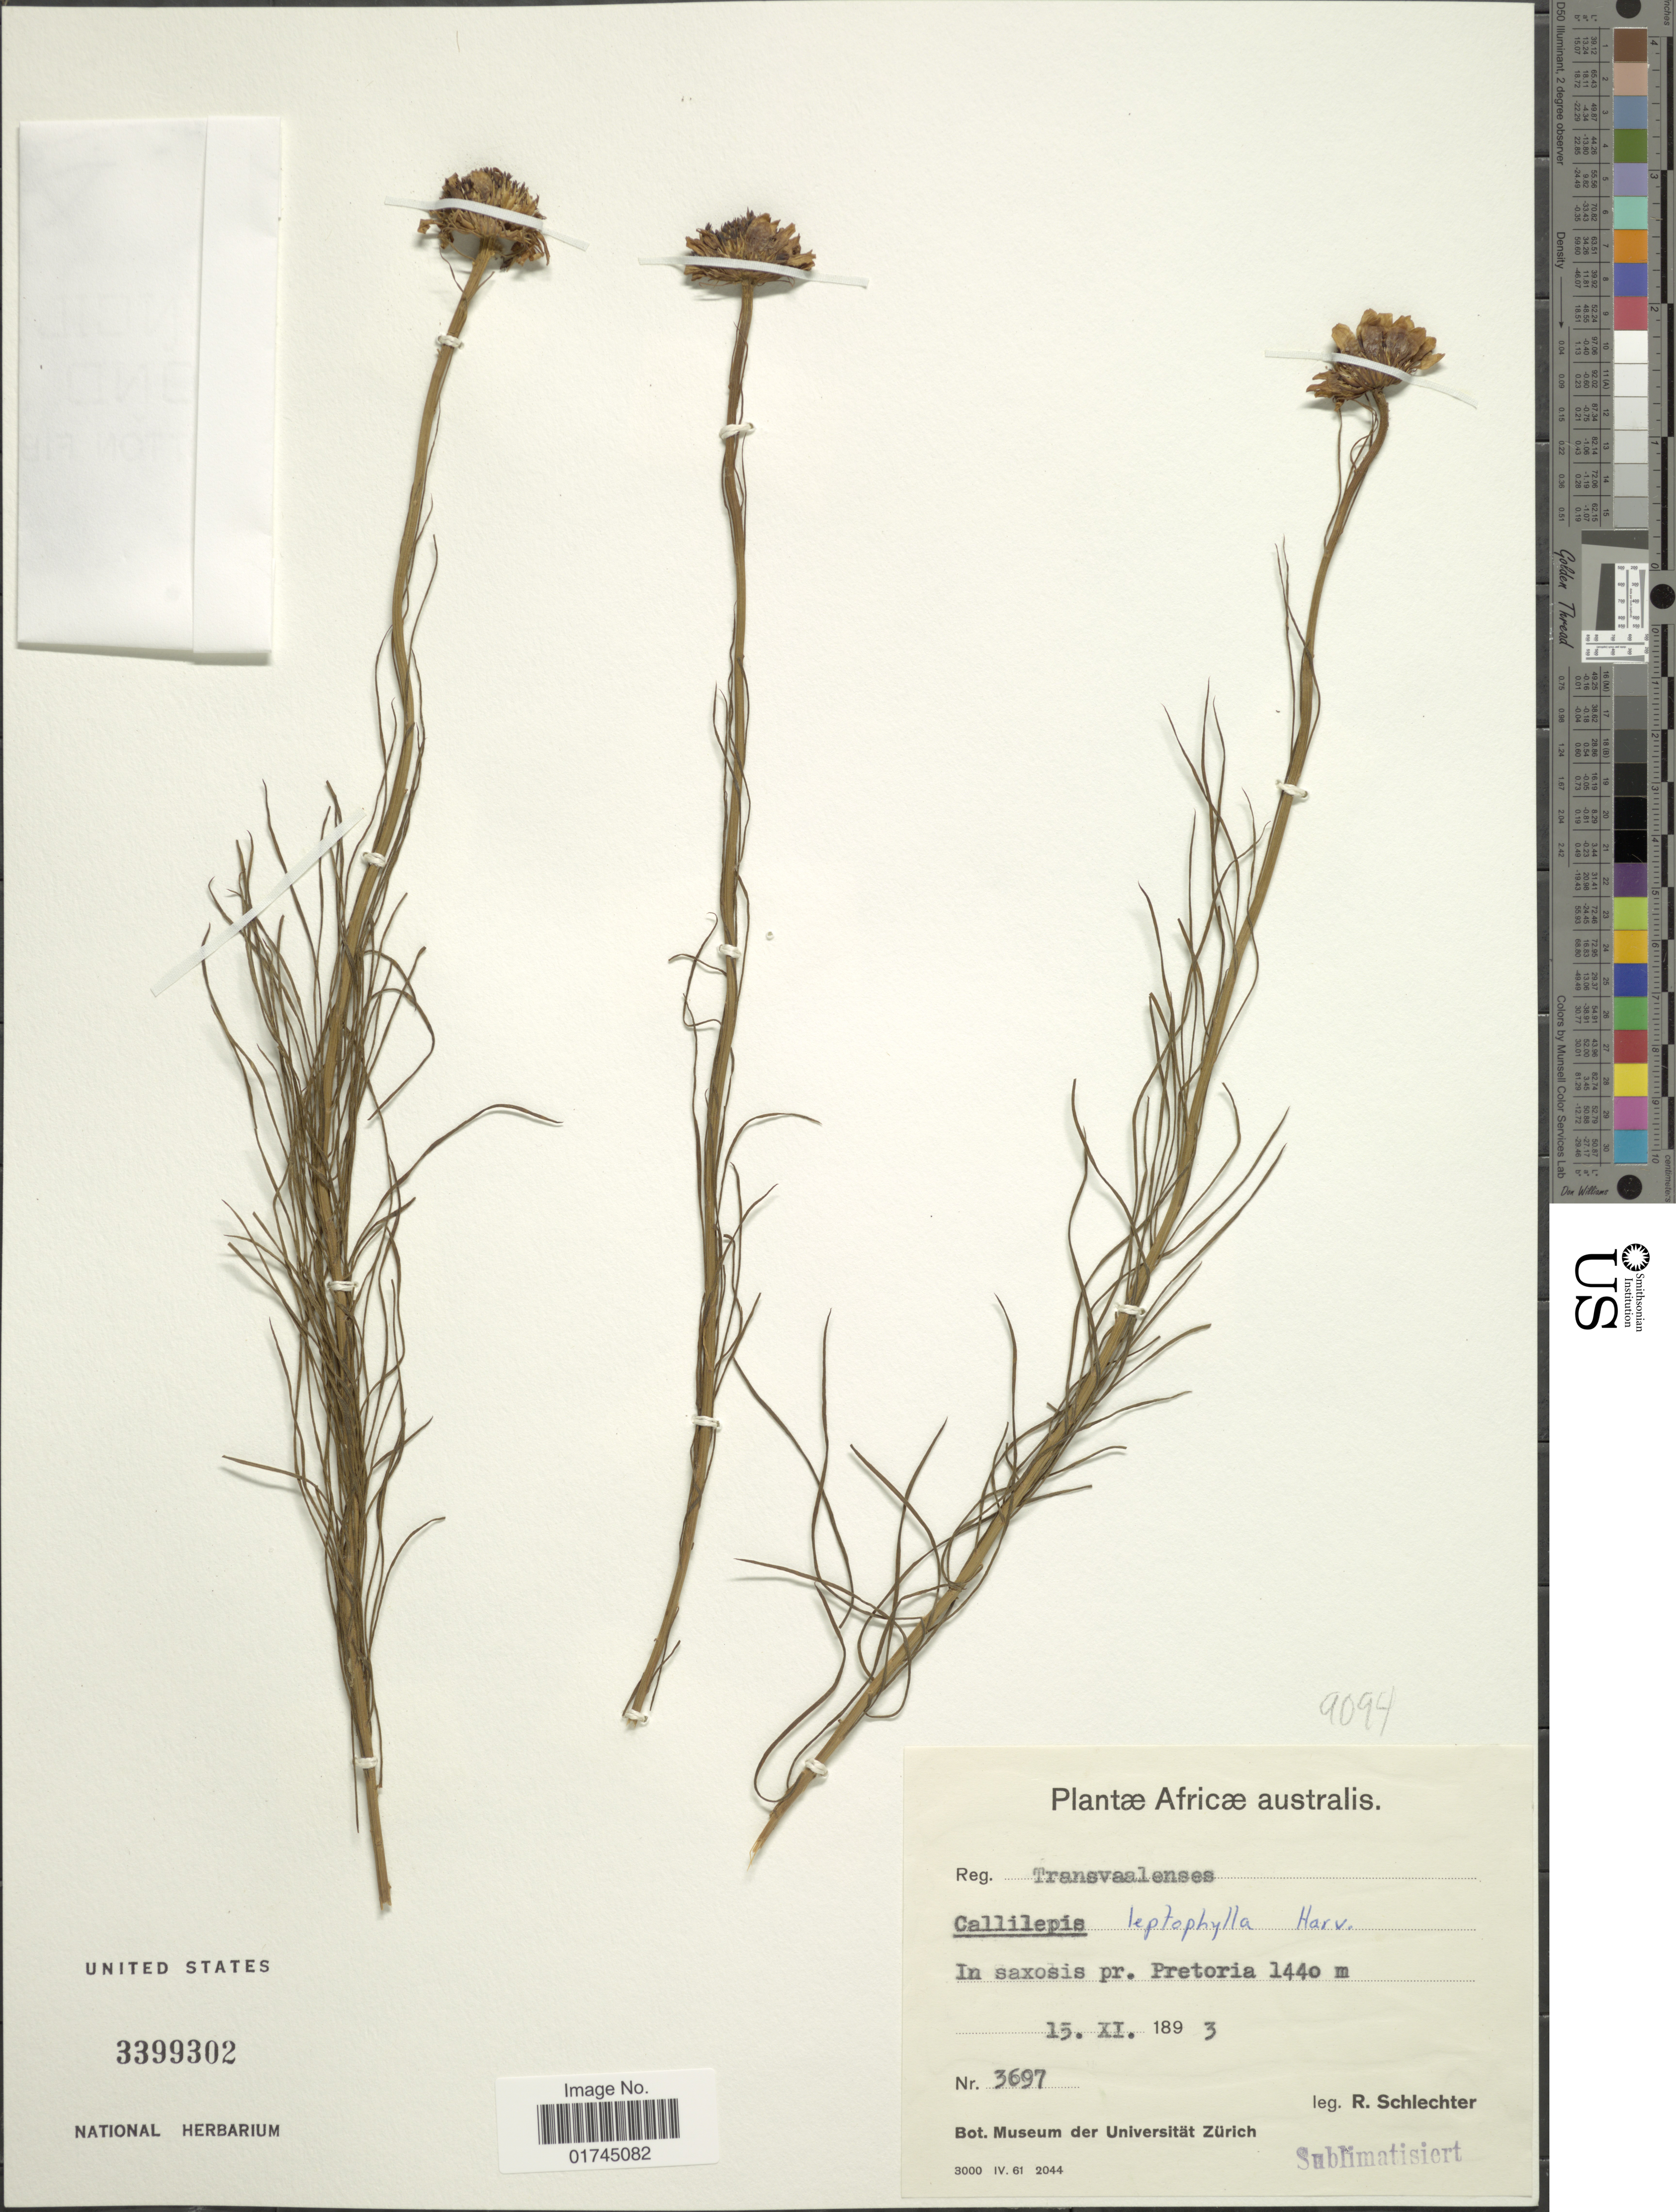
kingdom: Plantae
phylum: Tracheophyta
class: Magnoliopsida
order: Asterales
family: Asteraceae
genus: Callilepis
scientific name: Callilepis leptophylla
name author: Harv.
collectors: F. R. R. Schlechter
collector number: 3697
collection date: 1893-11-15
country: South Africa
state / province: Gauteng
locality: Africae australis, in saxosis pr. Pretoria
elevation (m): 1440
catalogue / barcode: US 3399302